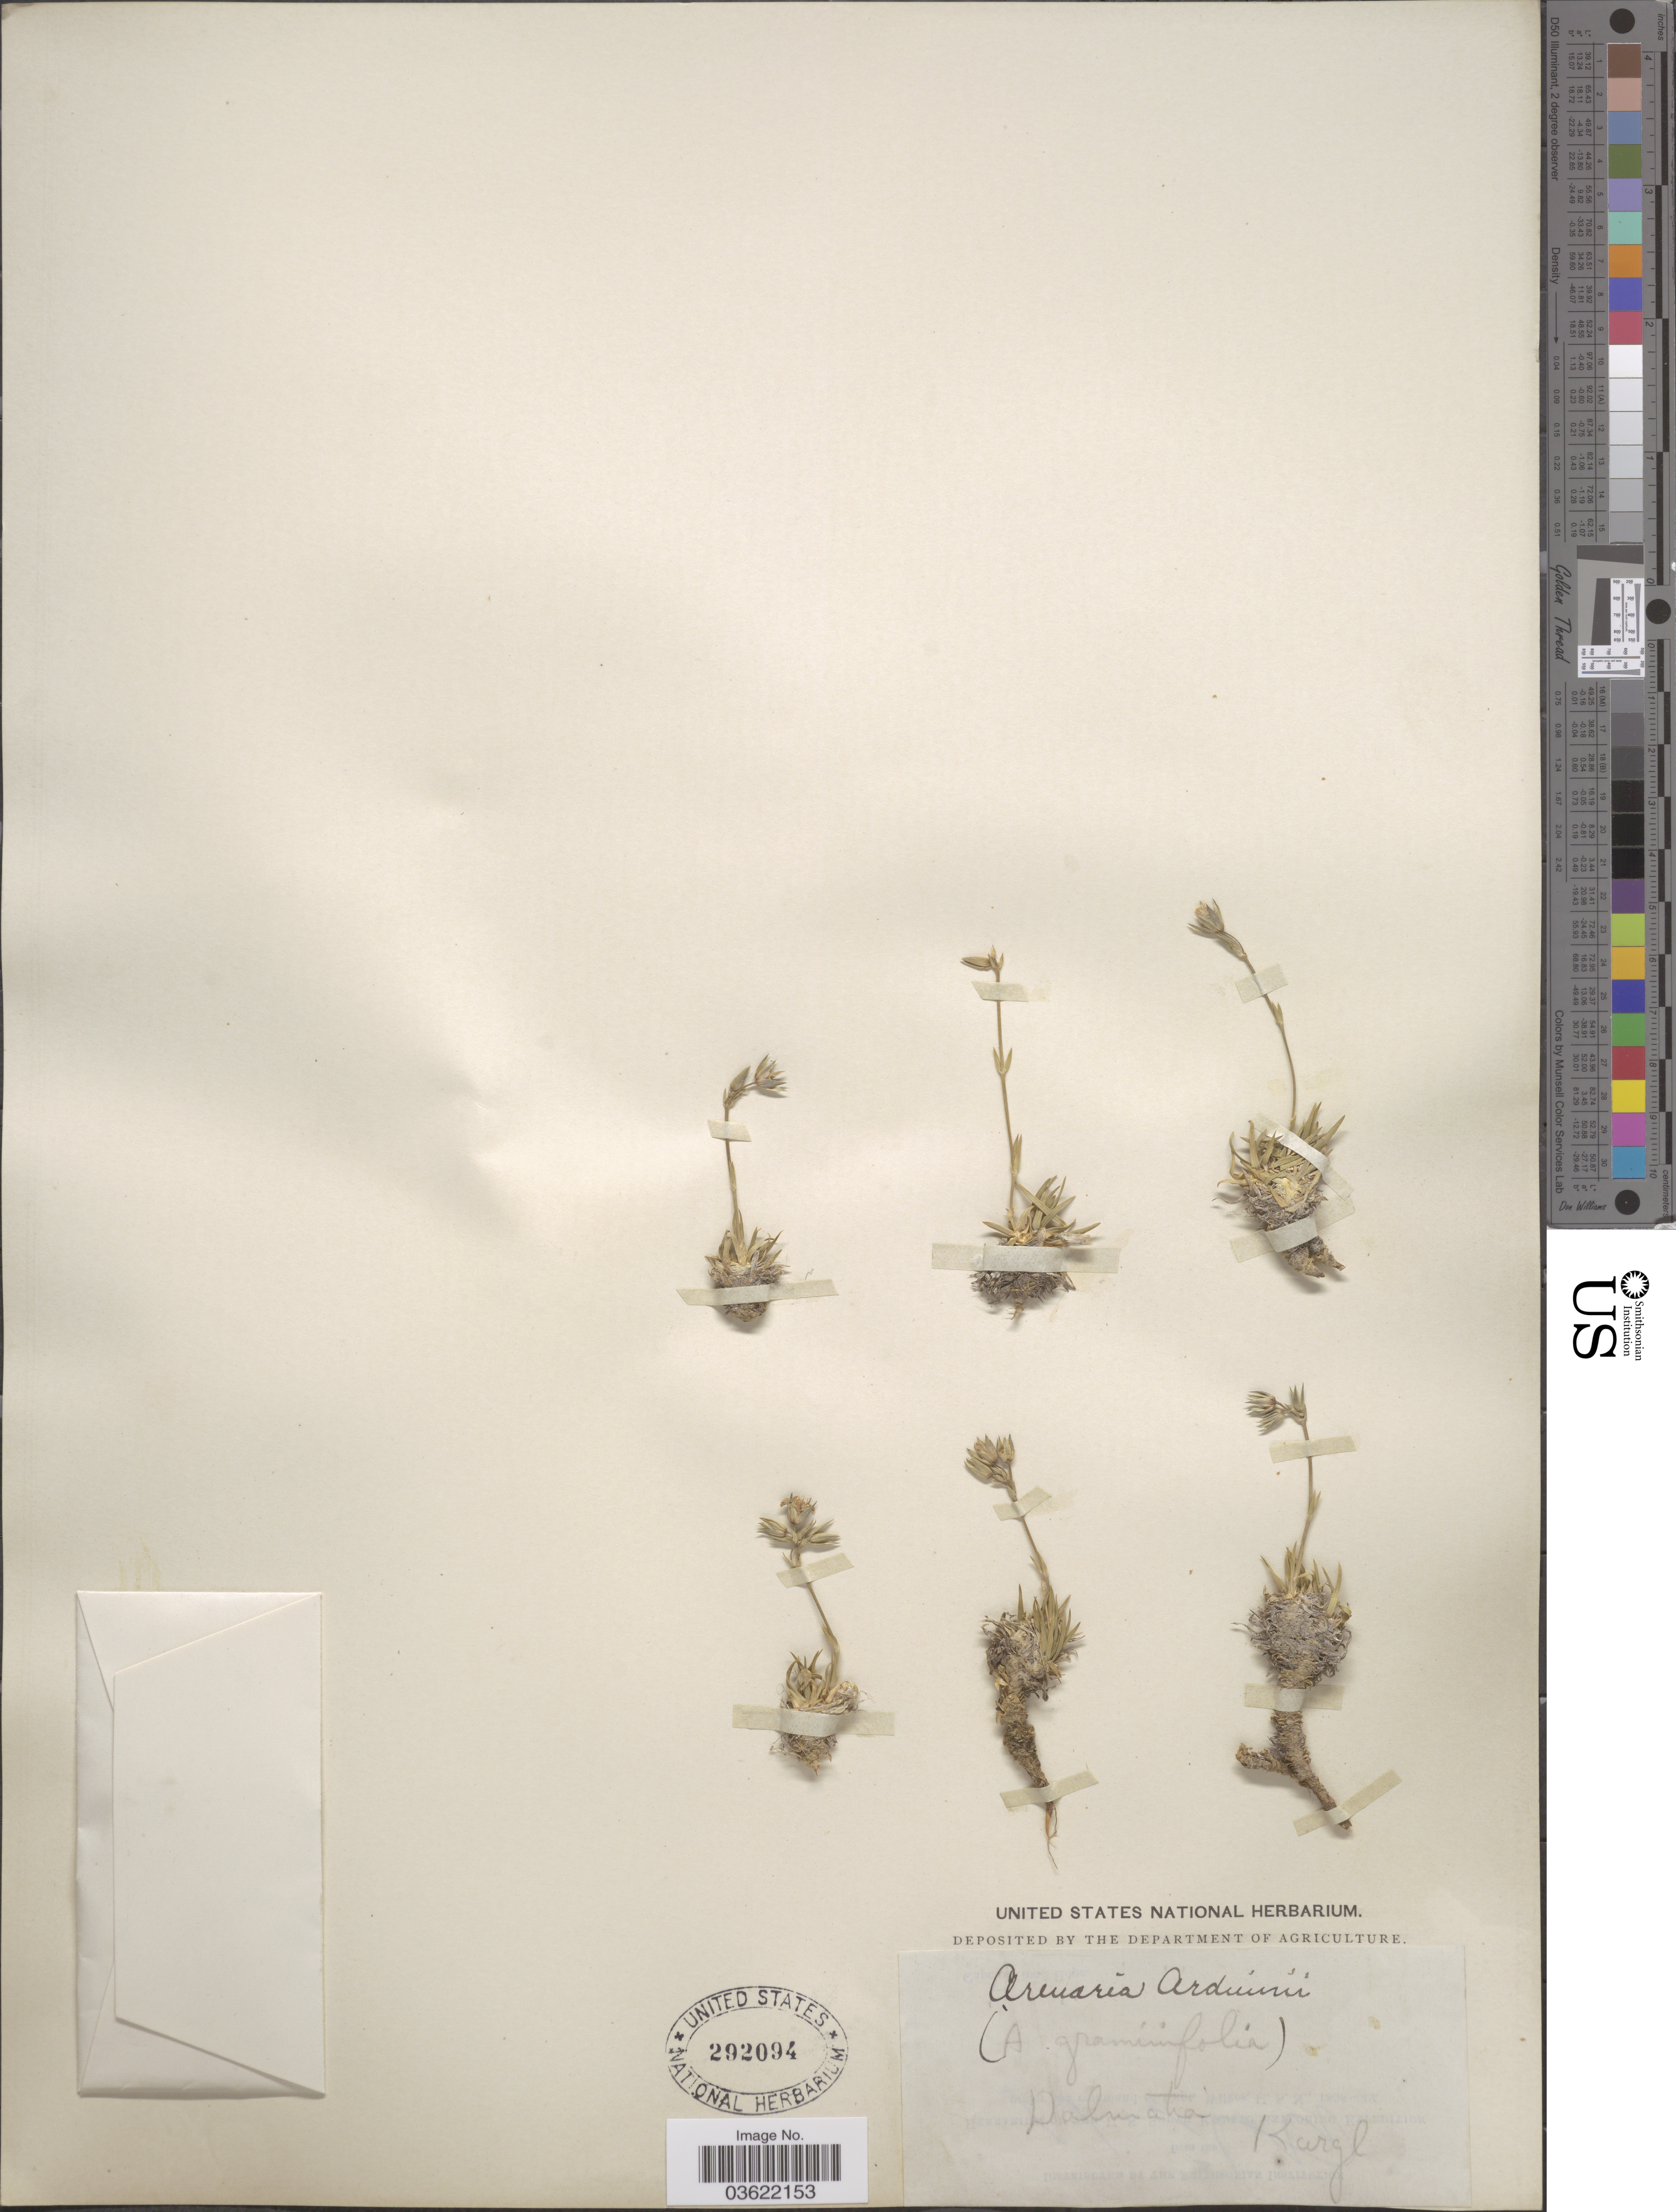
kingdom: Plantae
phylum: Tracheophyta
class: Magnoliopsida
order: Caryophyllales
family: Caryophyllaceae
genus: Arenaria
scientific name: Arenaria arduinii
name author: Vis.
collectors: Kargl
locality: Dalmatia.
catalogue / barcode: US 292094